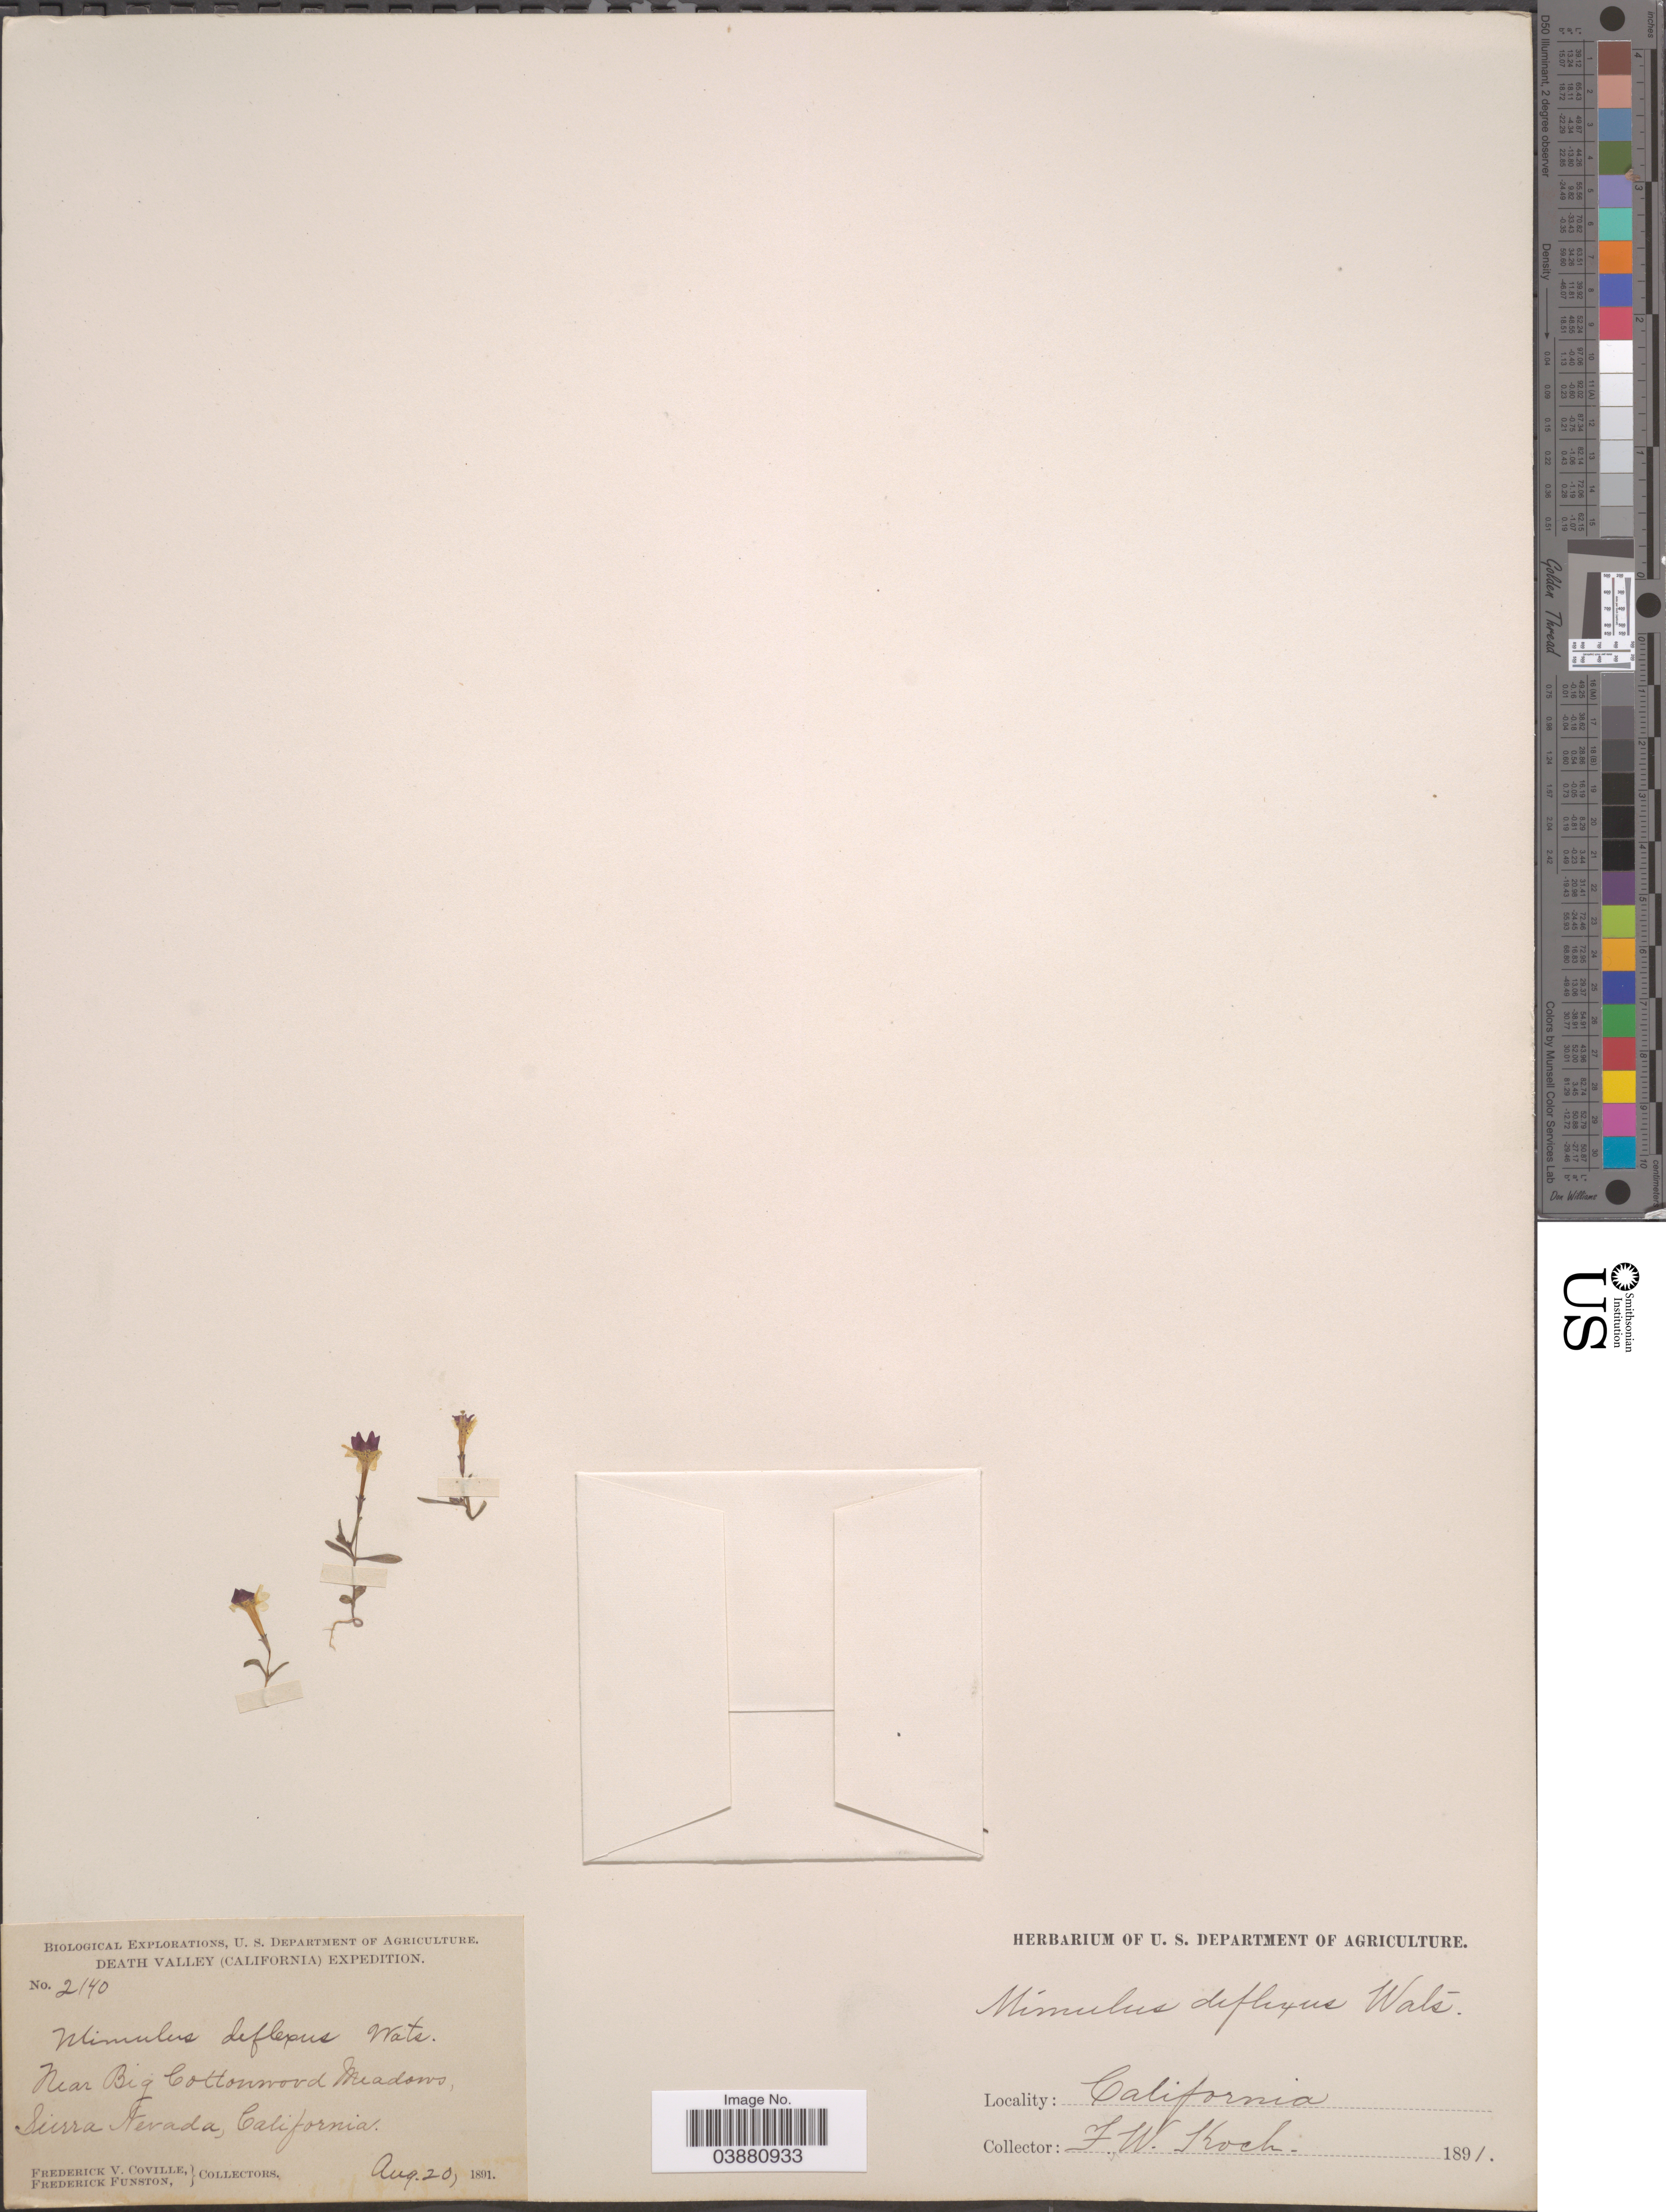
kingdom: Plantae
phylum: Tracheophyta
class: Magnoliopsida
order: Lamiales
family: Phrymaceae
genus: Mimulus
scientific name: Mimulus deflexus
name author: S. Watson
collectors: F. V. Coville, F. Funston & F. W. Koch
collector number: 2140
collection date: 1891-08-20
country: United States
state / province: California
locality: Death Valley. Near Big Cottonwood Meadows, Sierra Nevada.